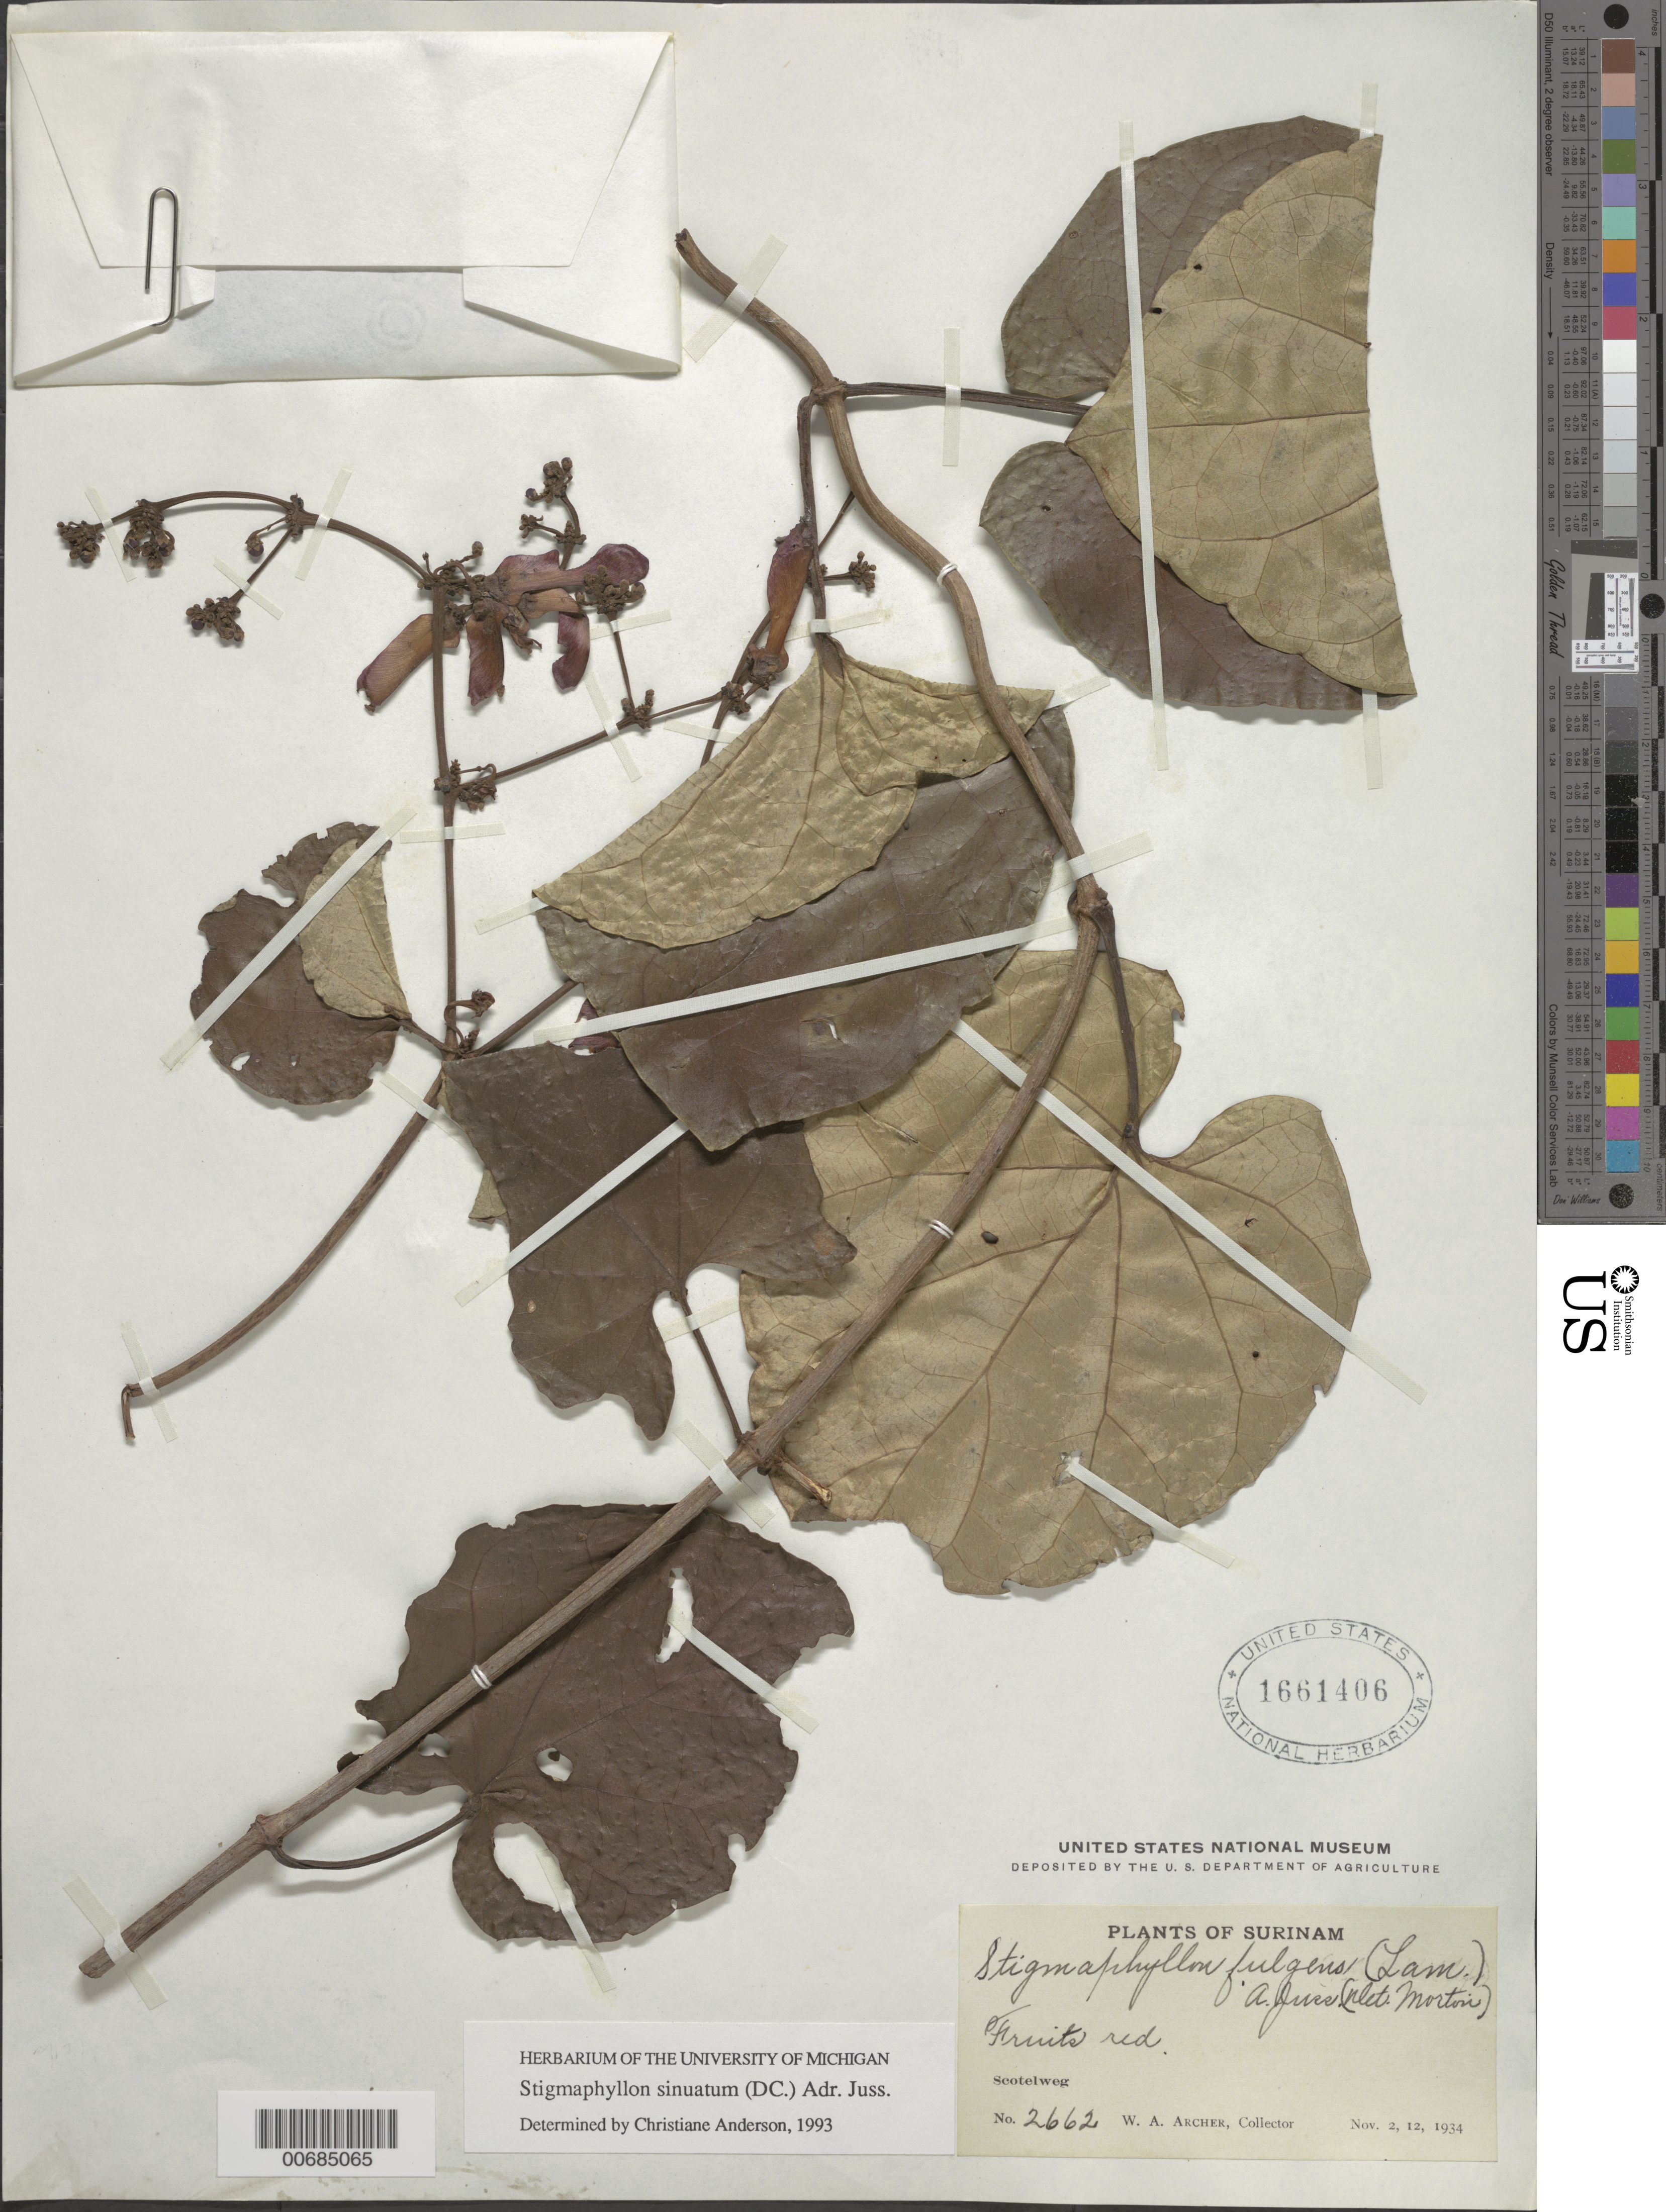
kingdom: Plantae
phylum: Tracheophyta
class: Magnoliopsida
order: Malpighiales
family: Malpighiaceae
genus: Stigmaphyllon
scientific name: Stigmaphyllon sinuatum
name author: (DC.) A. Juss.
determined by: Anderson, C.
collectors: W. A. Archer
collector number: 2662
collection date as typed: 2-Nov-34 or 12-Nov-34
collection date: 1934-11-02 or 1934-11-12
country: Suriname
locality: Scotelweg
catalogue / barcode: US 1661406